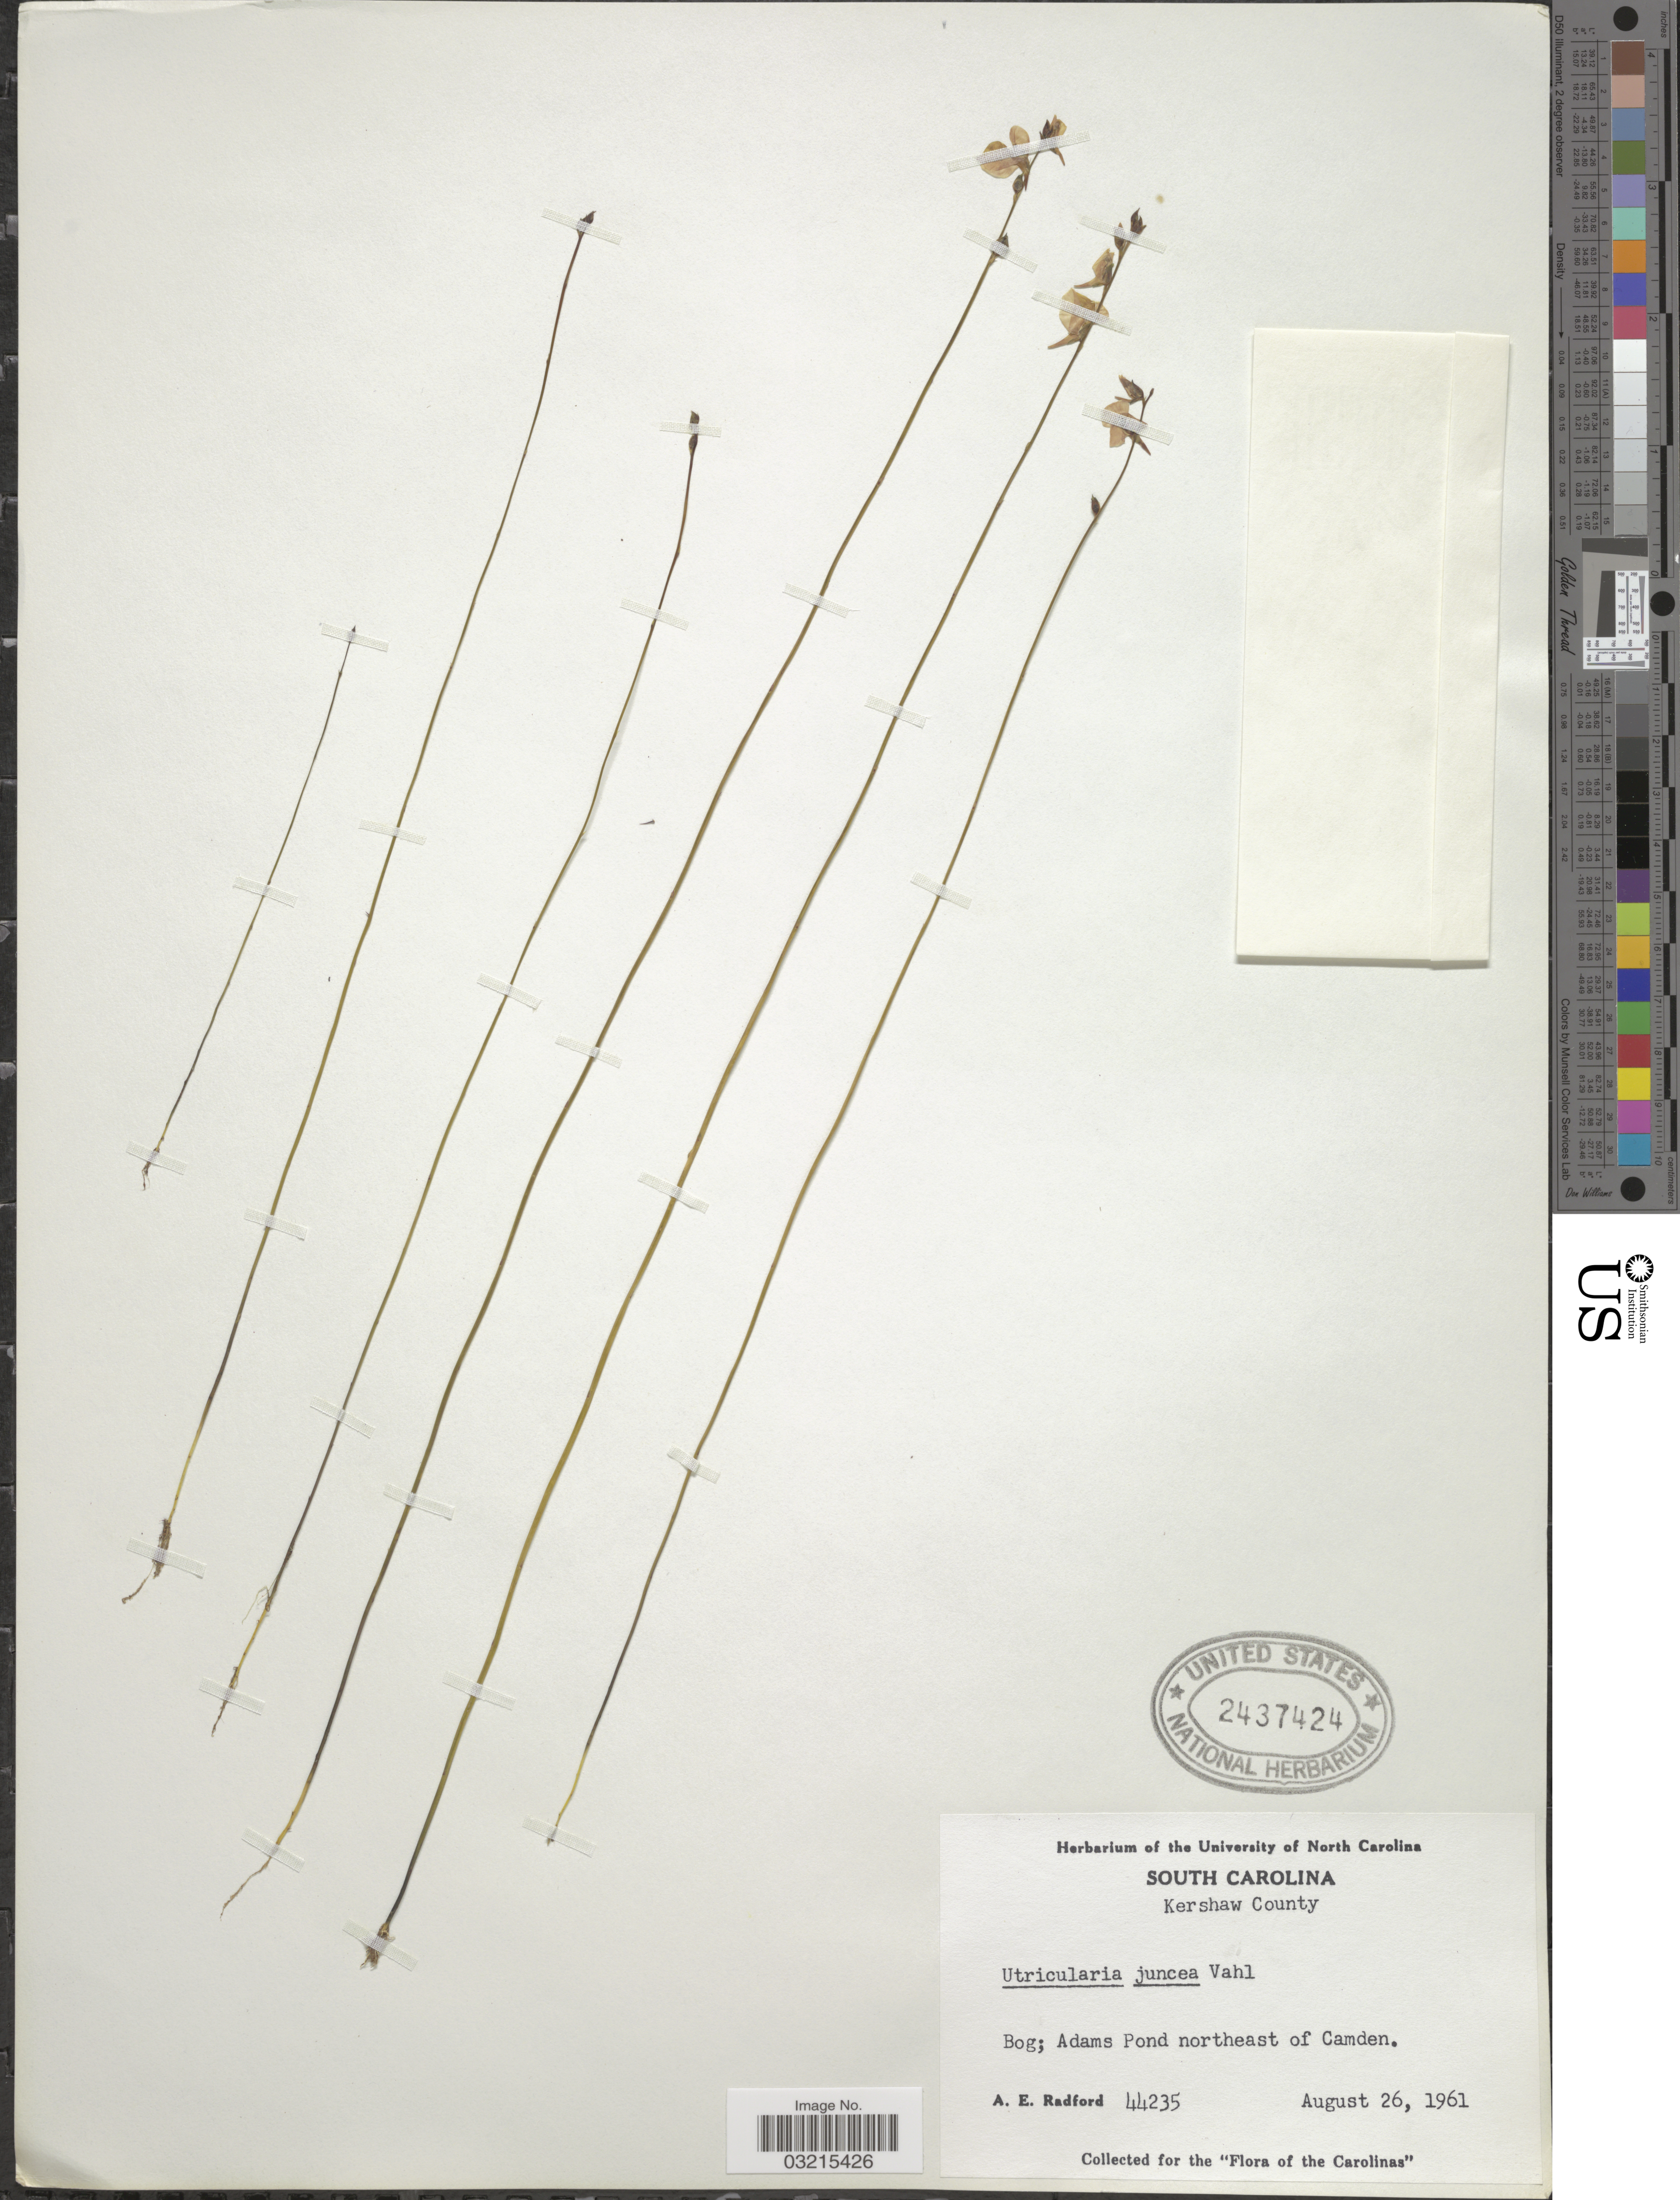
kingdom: Plantae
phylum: Tracheophyta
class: Magnoliopsida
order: Lamiales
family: Lentibulariaceae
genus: Utricularia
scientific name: Utricularia juncea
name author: Vahl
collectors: A. E. Radford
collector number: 44235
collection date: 1961-08-26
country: United States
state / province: South Carolina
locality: Kershaw County. Adams Pond northeast of Camden.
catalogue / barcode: US 2437424